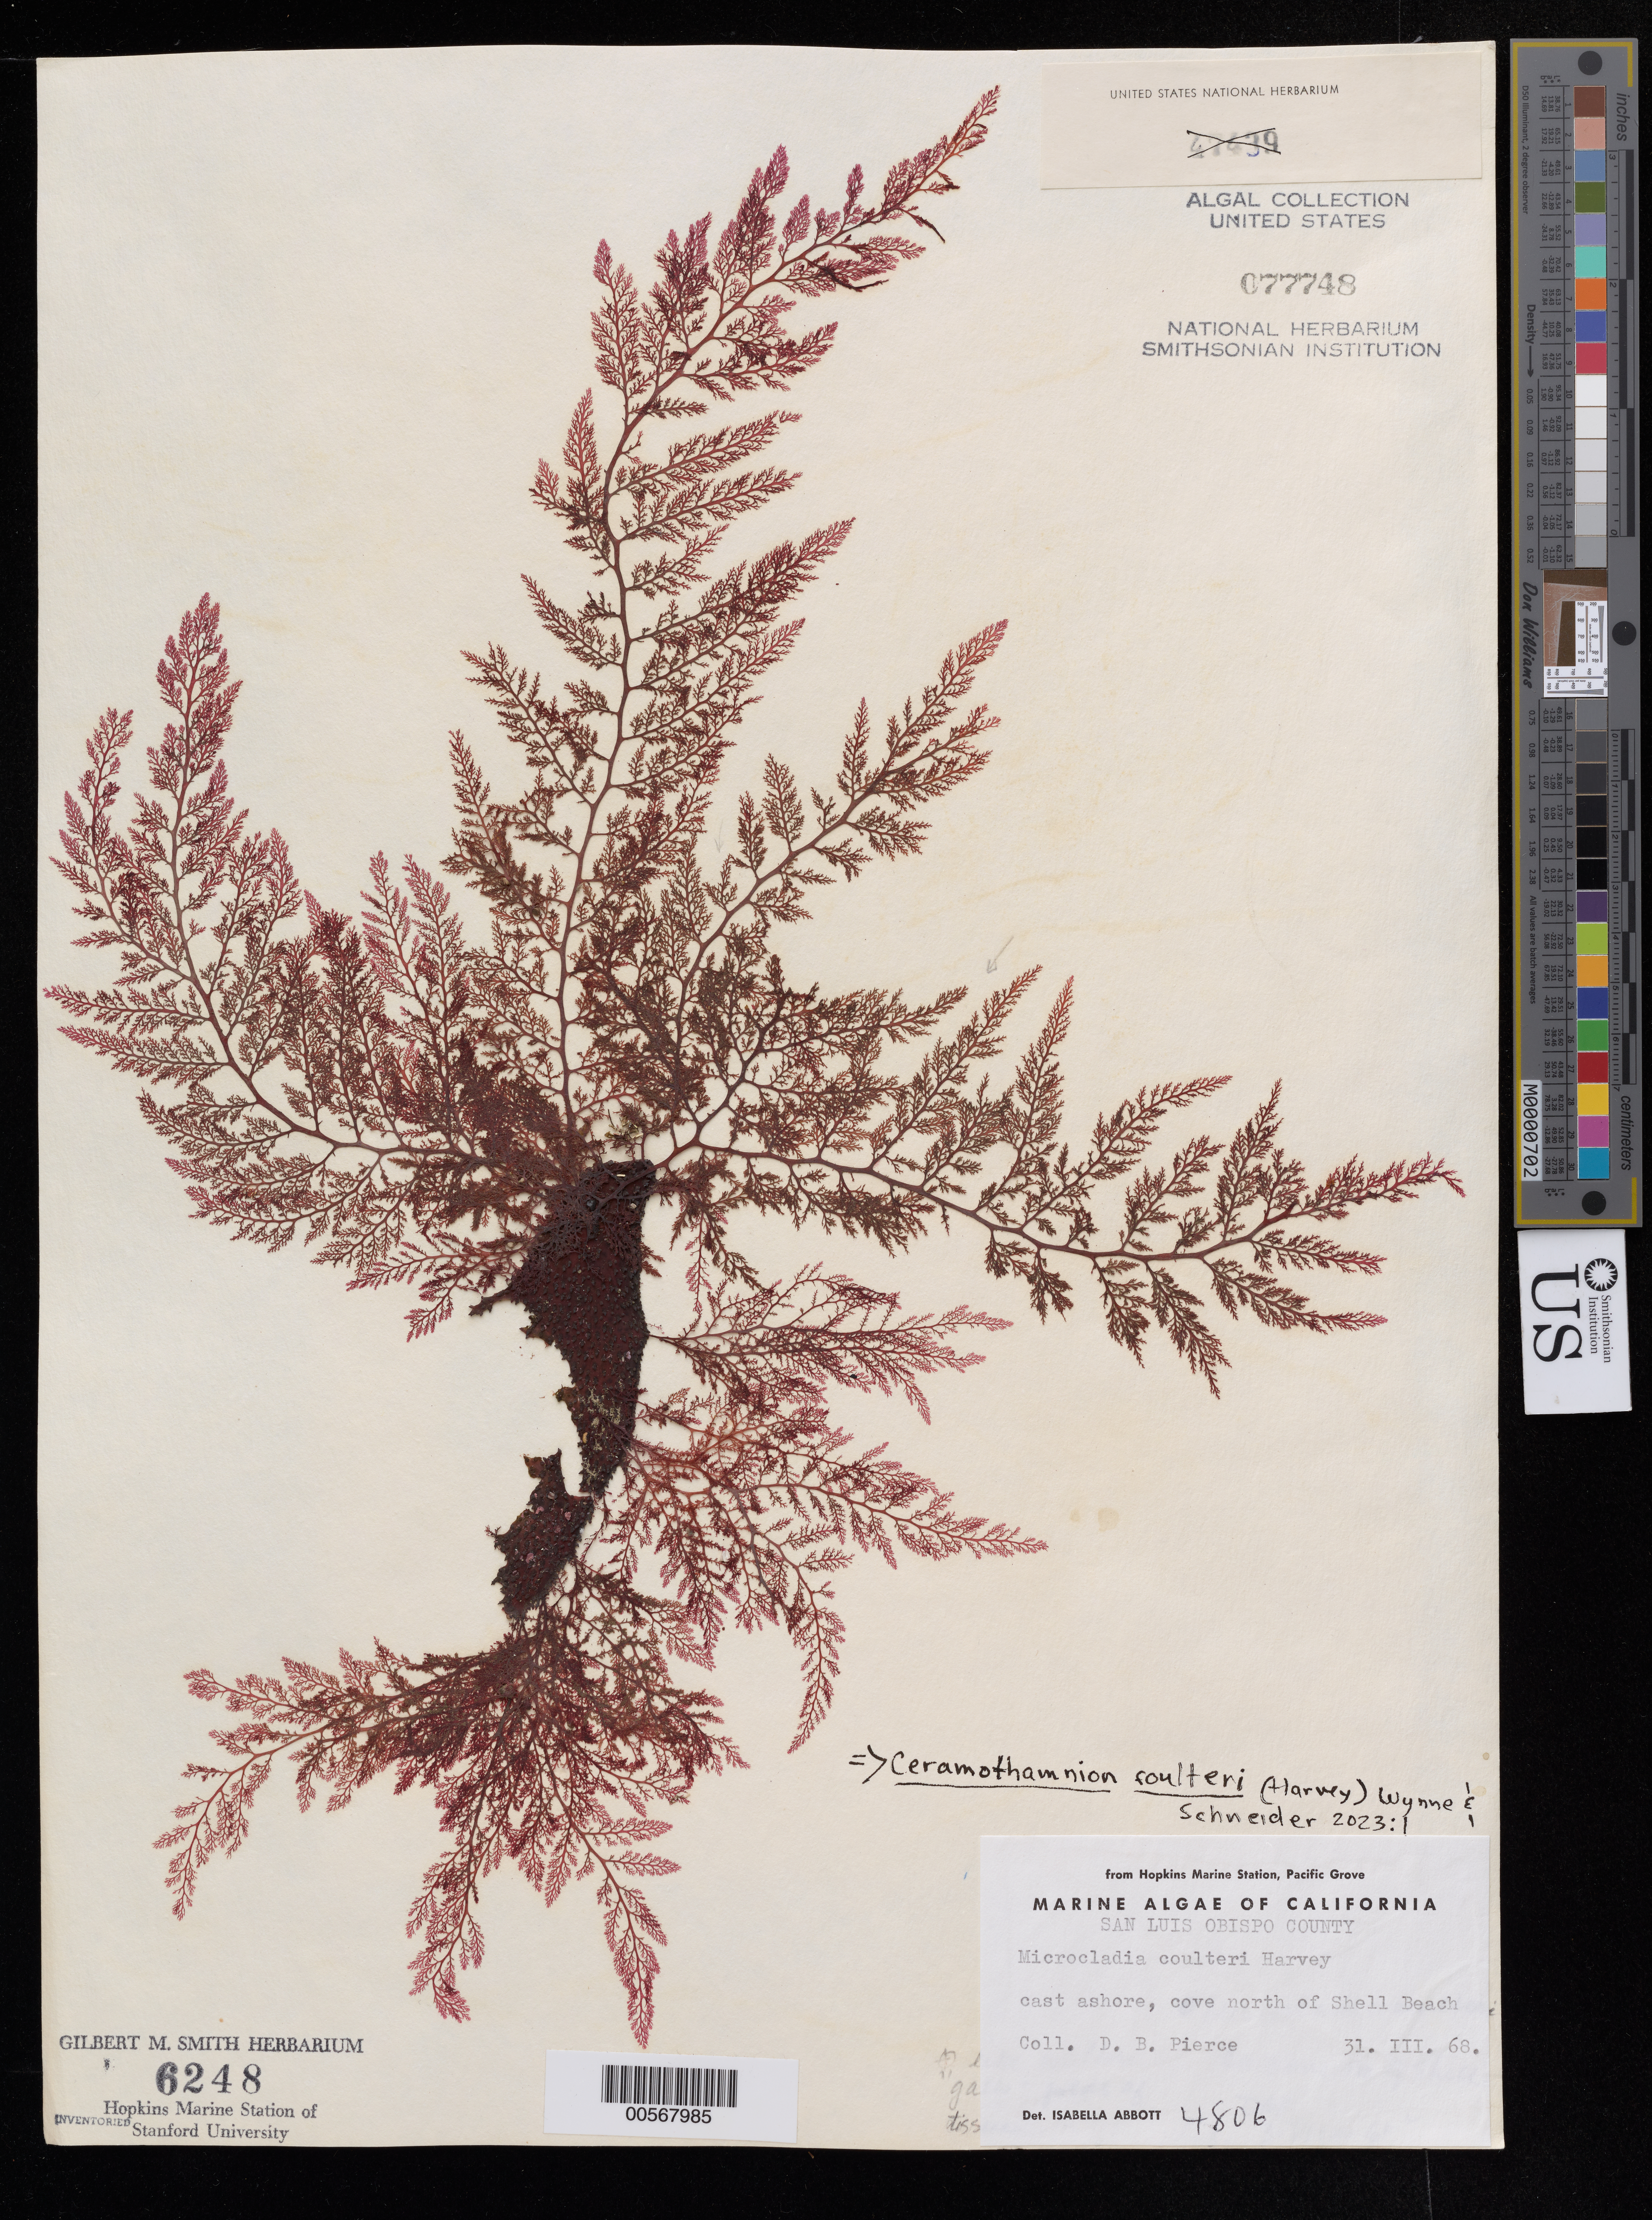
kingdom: Plantae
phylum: Rhodophyta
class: Florideophyceae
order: Ceramiales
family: Ceramiaceae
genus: Ceramothamnion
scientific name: Ceramothamnion coulteri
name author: (Harvey) M.J. Wynne & C. W. Schneider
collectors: D. Pierce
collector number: IAA 4806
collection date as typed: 31 Mar 1968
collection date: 1968-03-31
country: United States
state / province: California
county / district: San Luis Obispo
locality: Cove north of Shell Beach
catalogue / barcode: US 77748